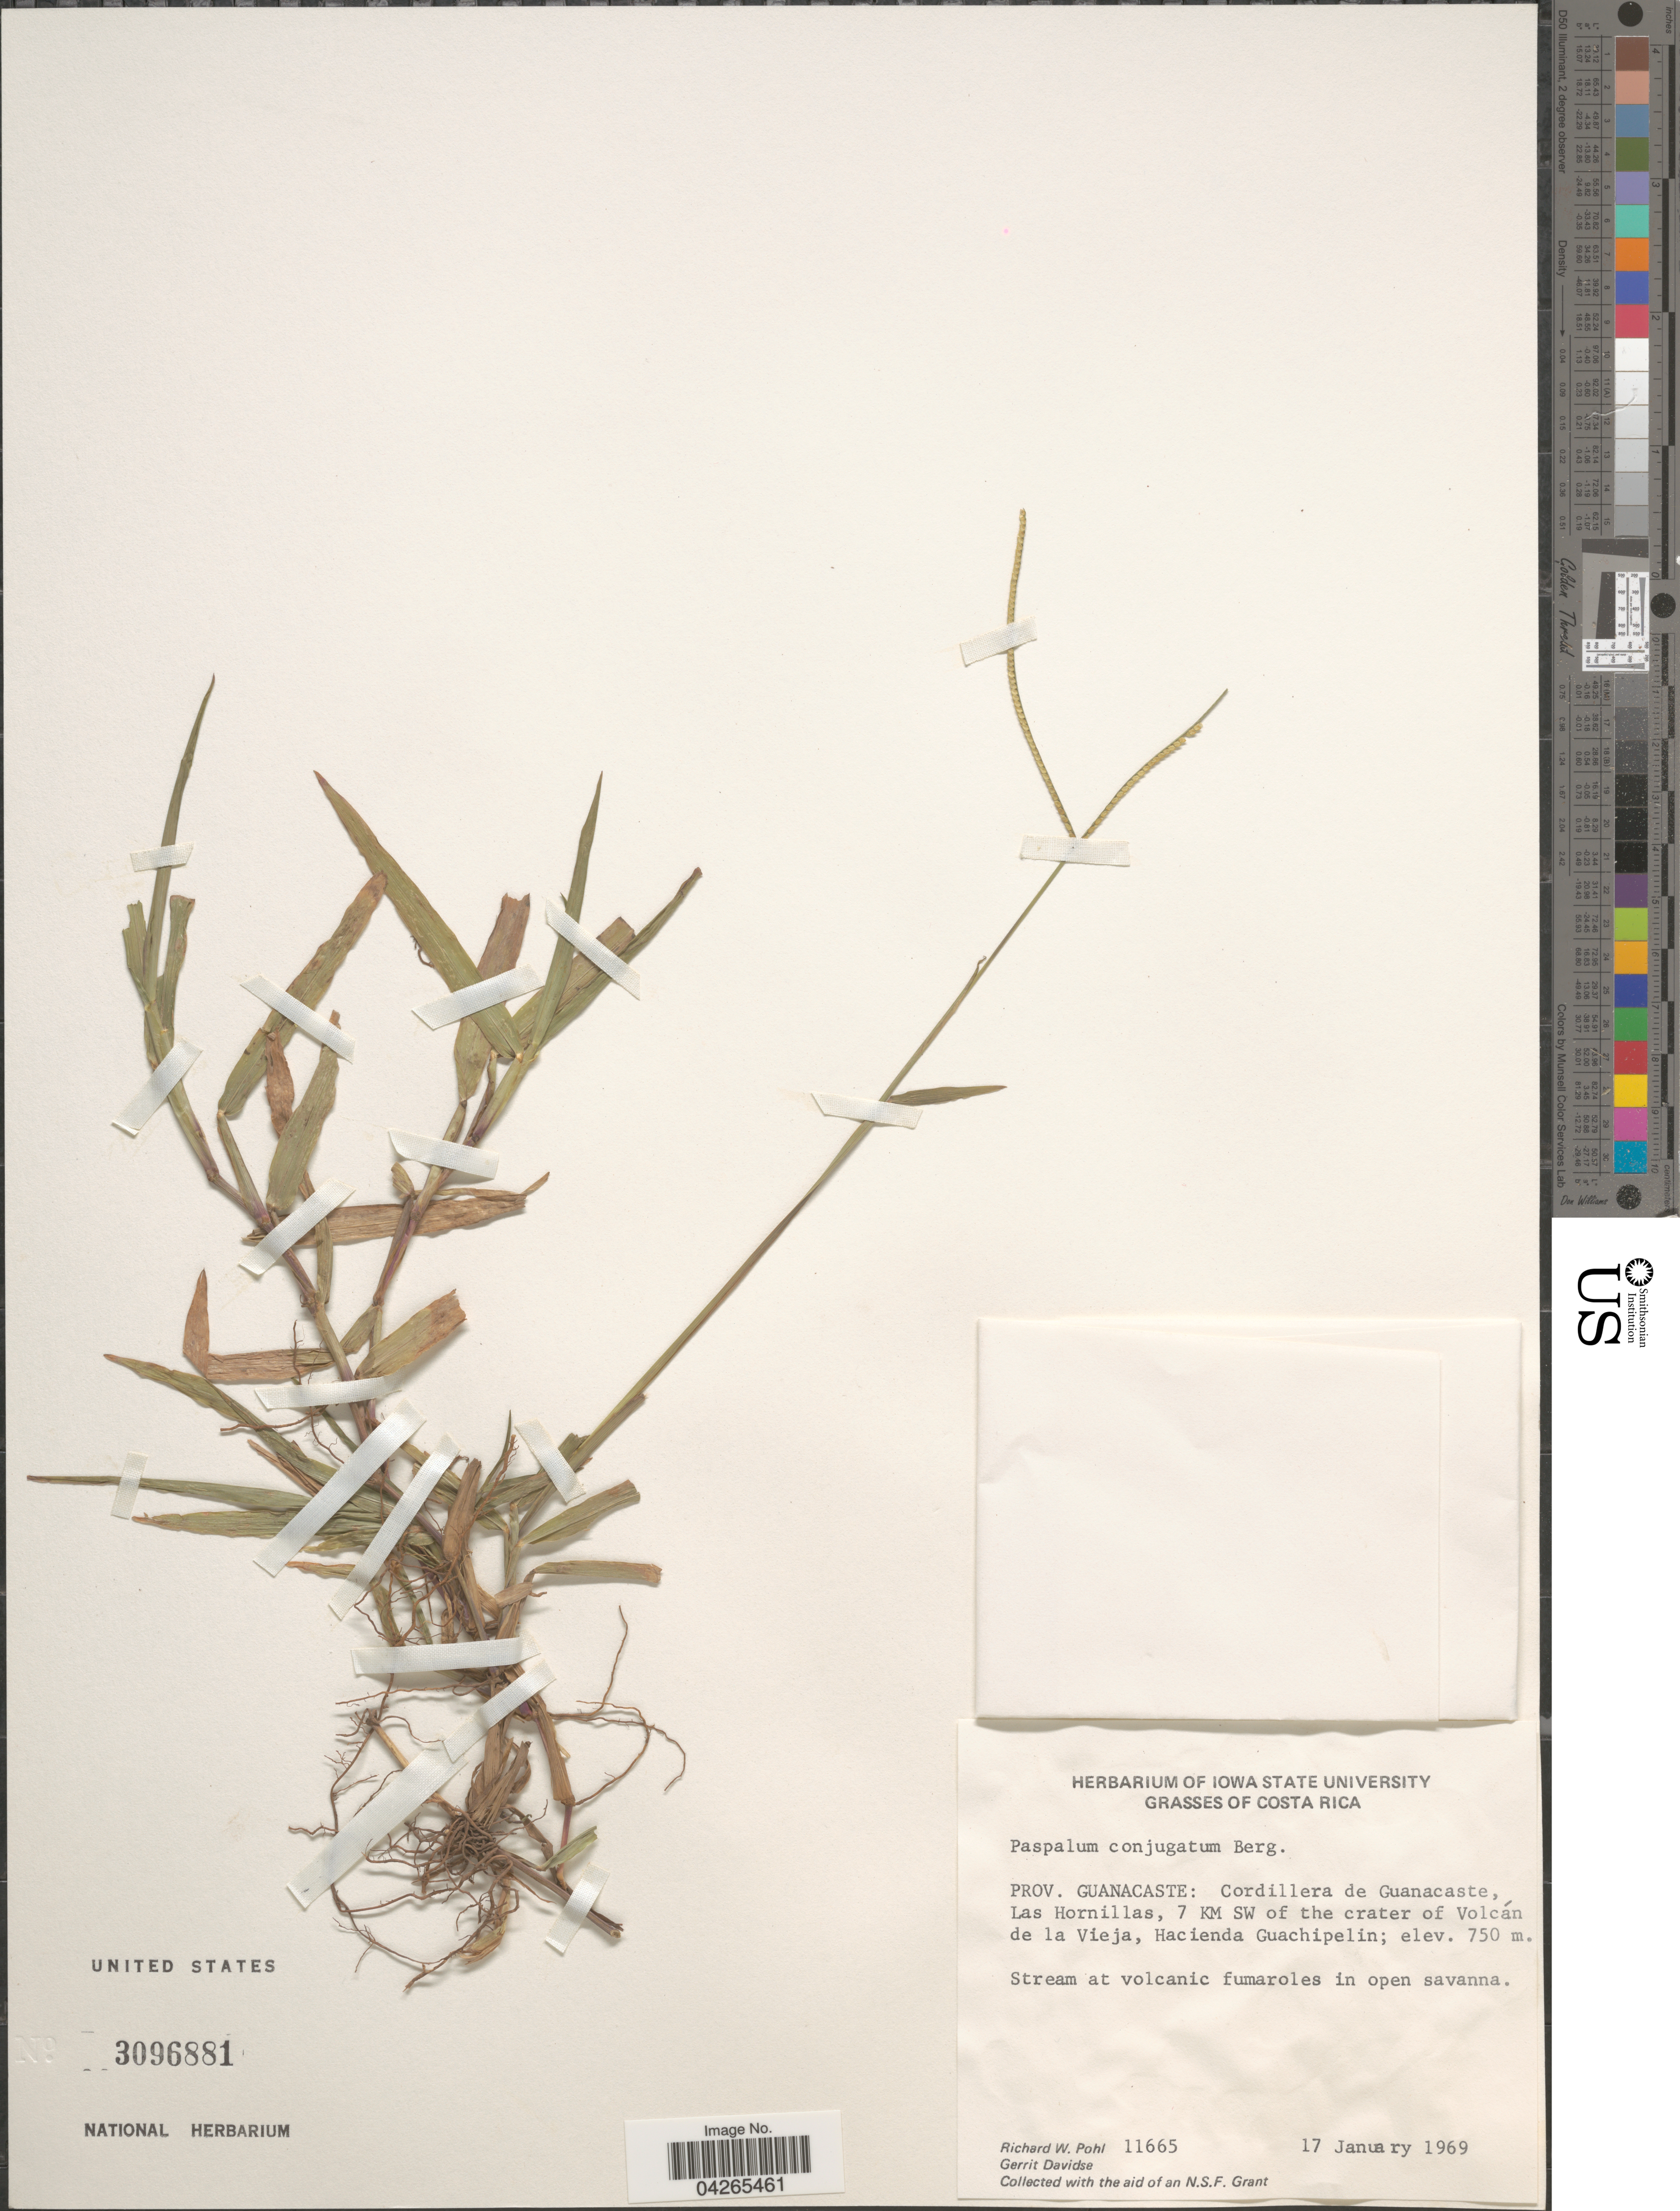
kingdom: Plantae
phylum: Tracheophyta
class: Liliopsida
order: Poales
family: Poaceae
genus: Paspalum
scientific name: Paspalum conjugatum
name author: P.J. Bergius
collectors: R. W. Pohl & G. Davidse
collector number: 11665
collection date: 1969-01-17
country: Costa Rica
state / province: Guanacaste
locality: Cordillera de Guanacaste, Las Hornillas, 7 KM SW of the crater of Volcán de la Vieja, Hacienda Guachipelin.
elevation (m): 750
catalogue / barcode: US 3096881